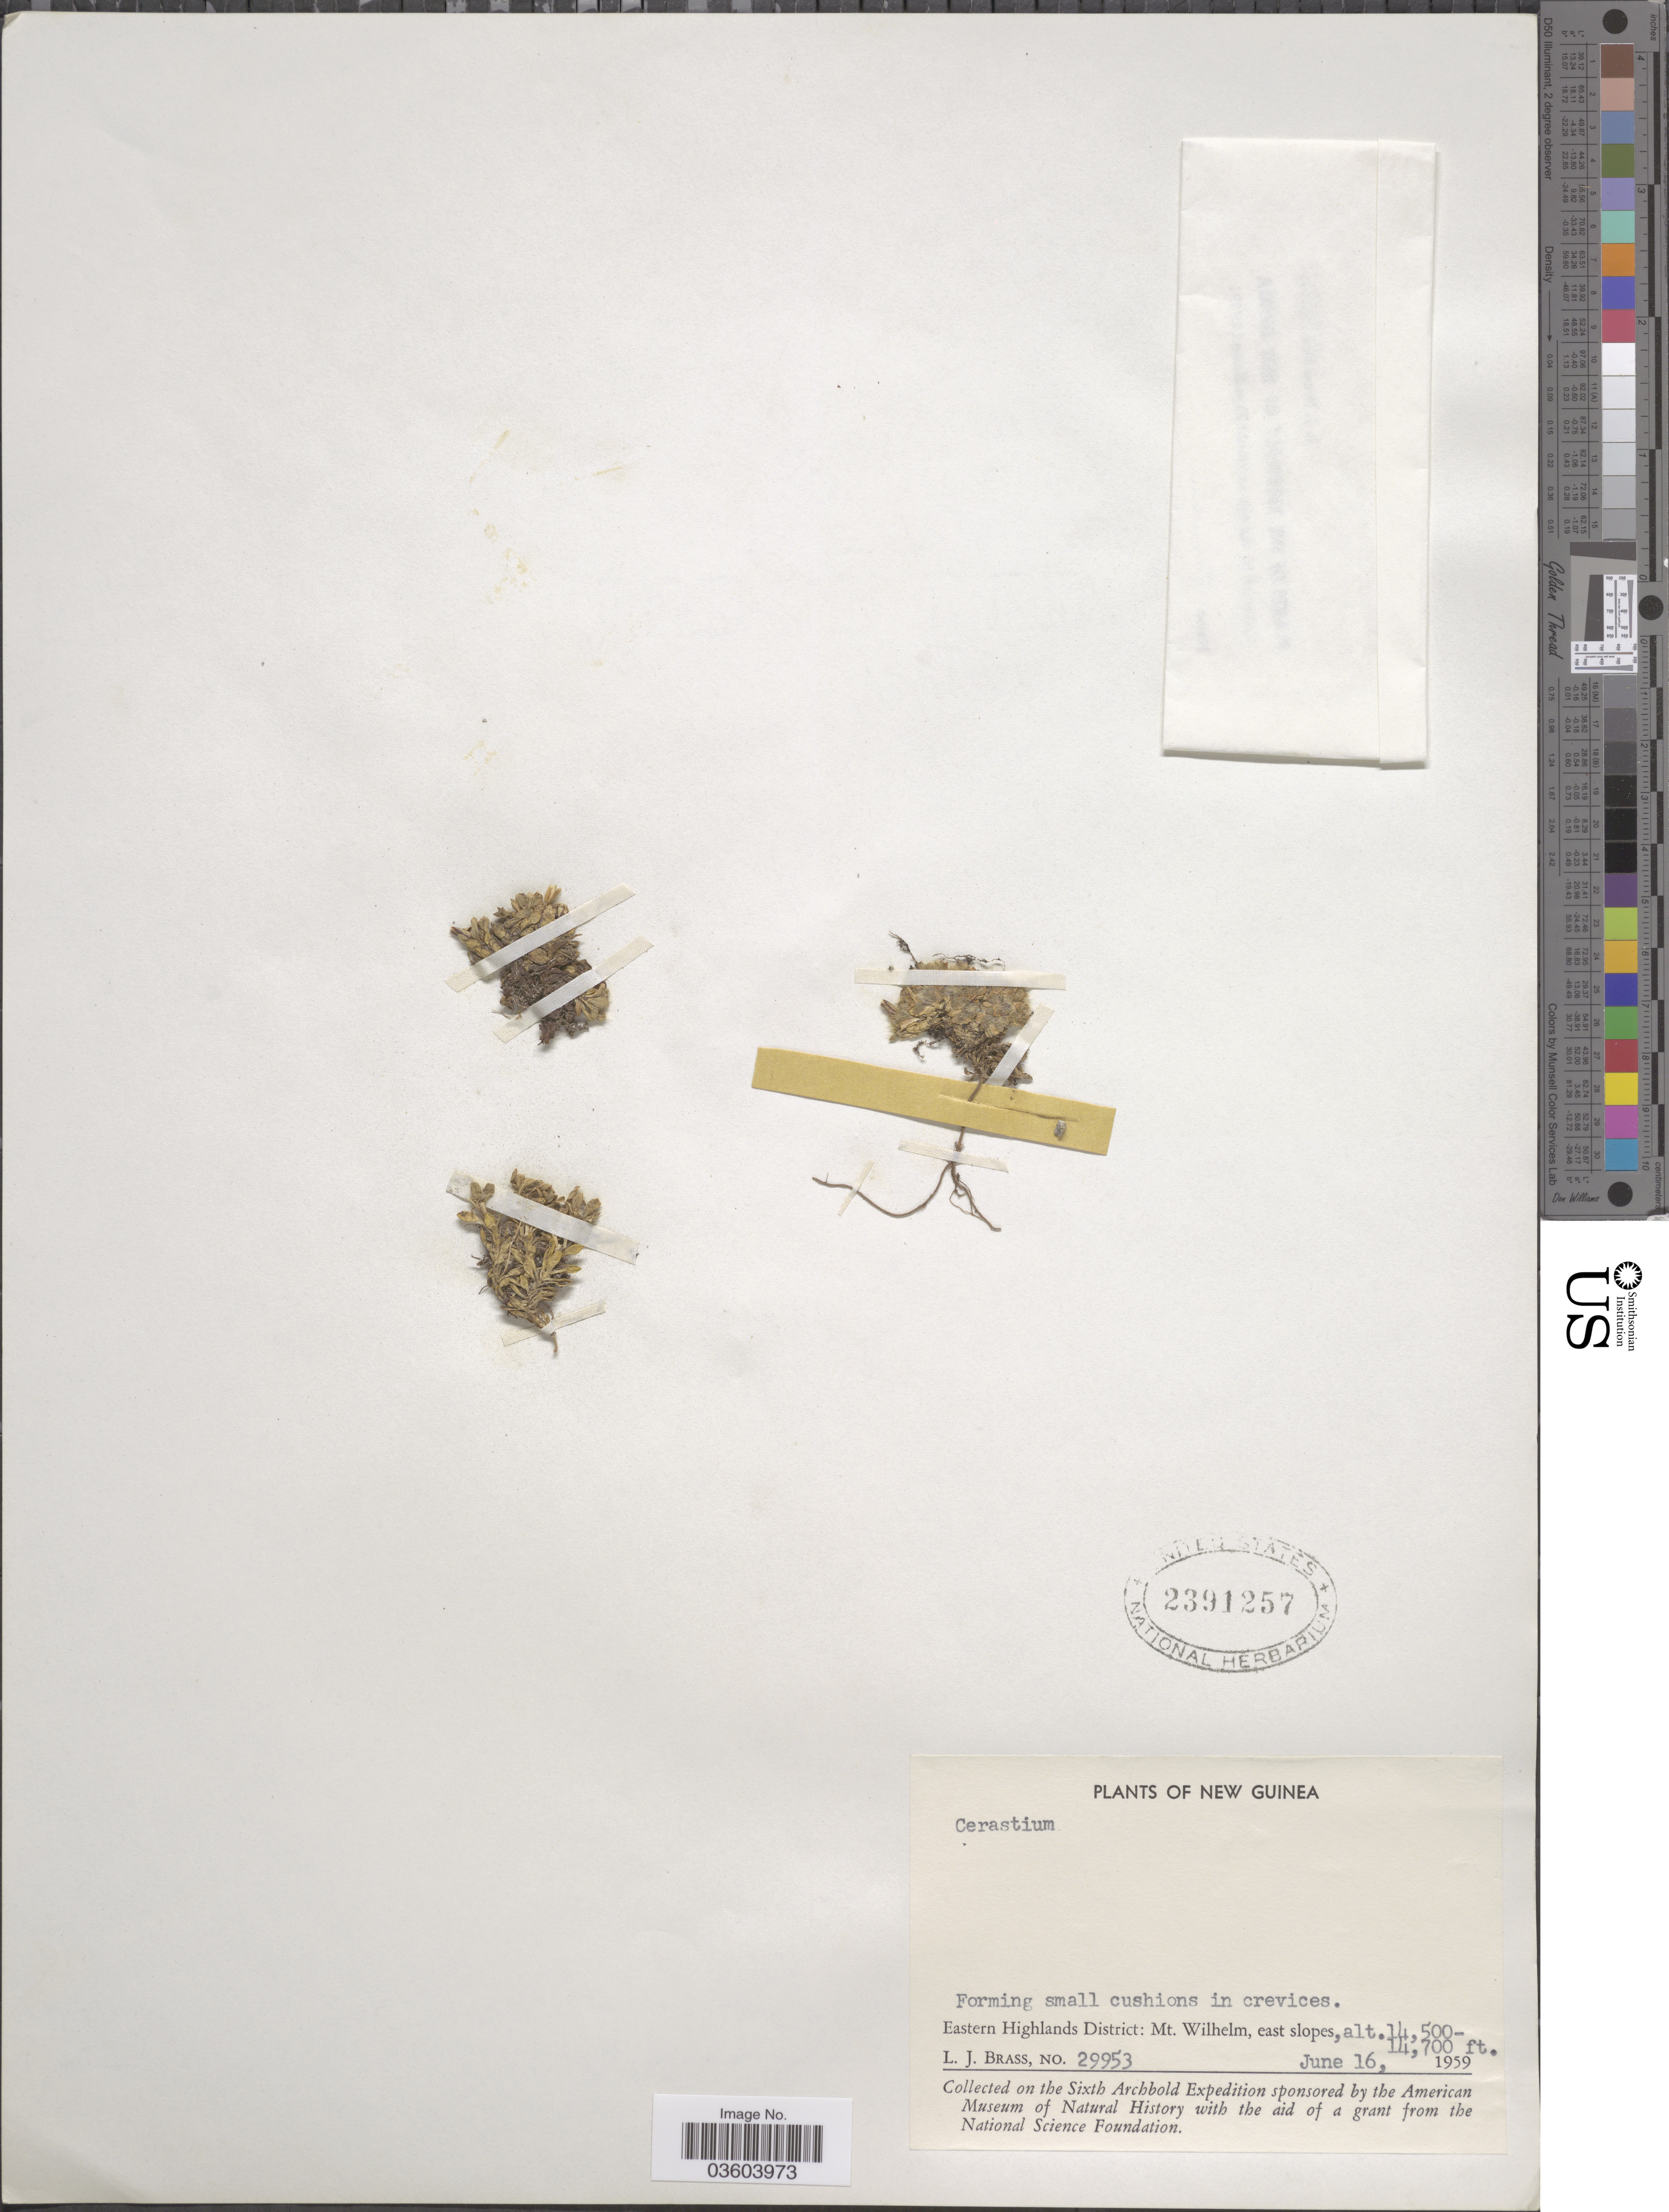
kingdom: Plantae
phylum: Tracheophyta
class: Magnoliopsida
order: Caryophyllales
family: Caryophyllaceae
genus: Cerastium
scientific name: Cerastium sp.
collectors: L. J. Brass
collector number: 29953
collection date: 1959-06-16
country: Papua New Guinea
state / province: Eastern Highlands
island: New Guinea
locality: New Guinea. Eastern Highlands District: Mt. Wilhelm, east slopes.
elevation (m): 4420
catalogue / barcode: US 2391257